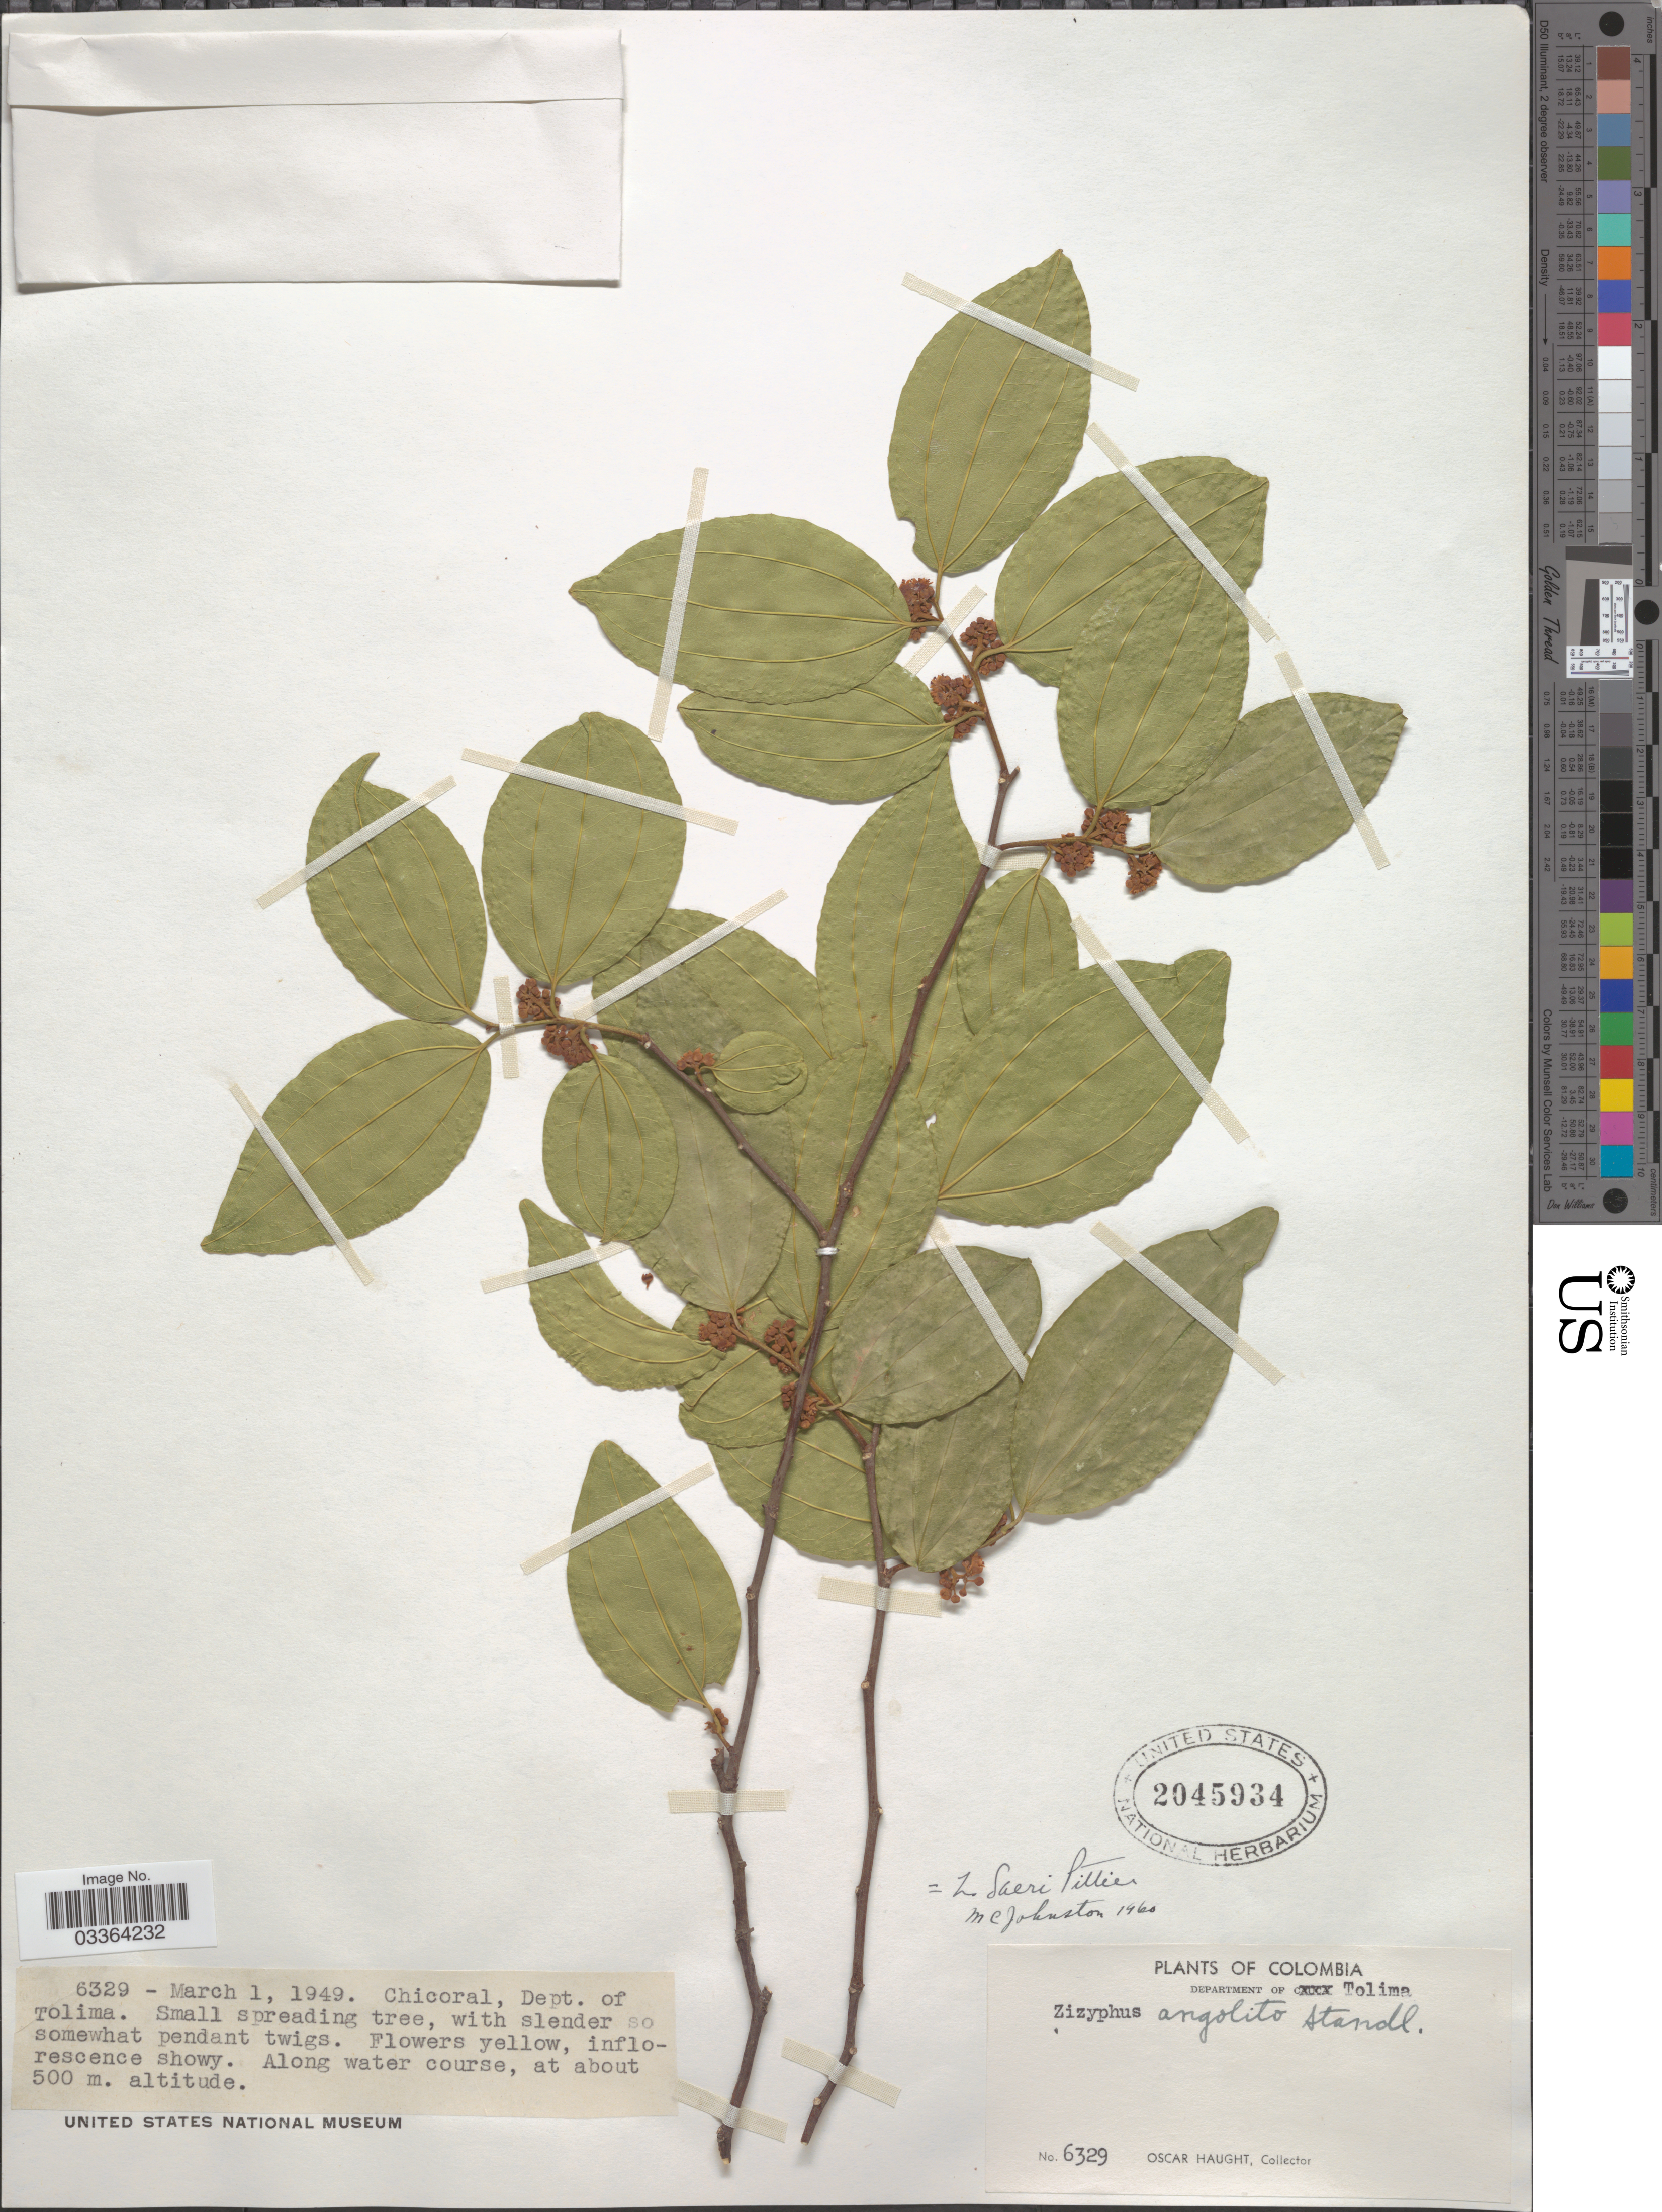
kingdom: Plantae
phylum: Tracheophyta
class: Magnoliopsida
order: Rosales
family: Rhamnaceae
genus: Sarcomphalus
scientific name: Sarcomphalus saeri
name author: (Pittier) Hauenschild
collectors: O. L. Haught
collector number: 6329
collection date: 1949-03-01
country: Colombia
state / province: Tolima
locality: Chicoral, Department of Tolima.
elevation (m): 500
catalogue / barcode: US 2045934